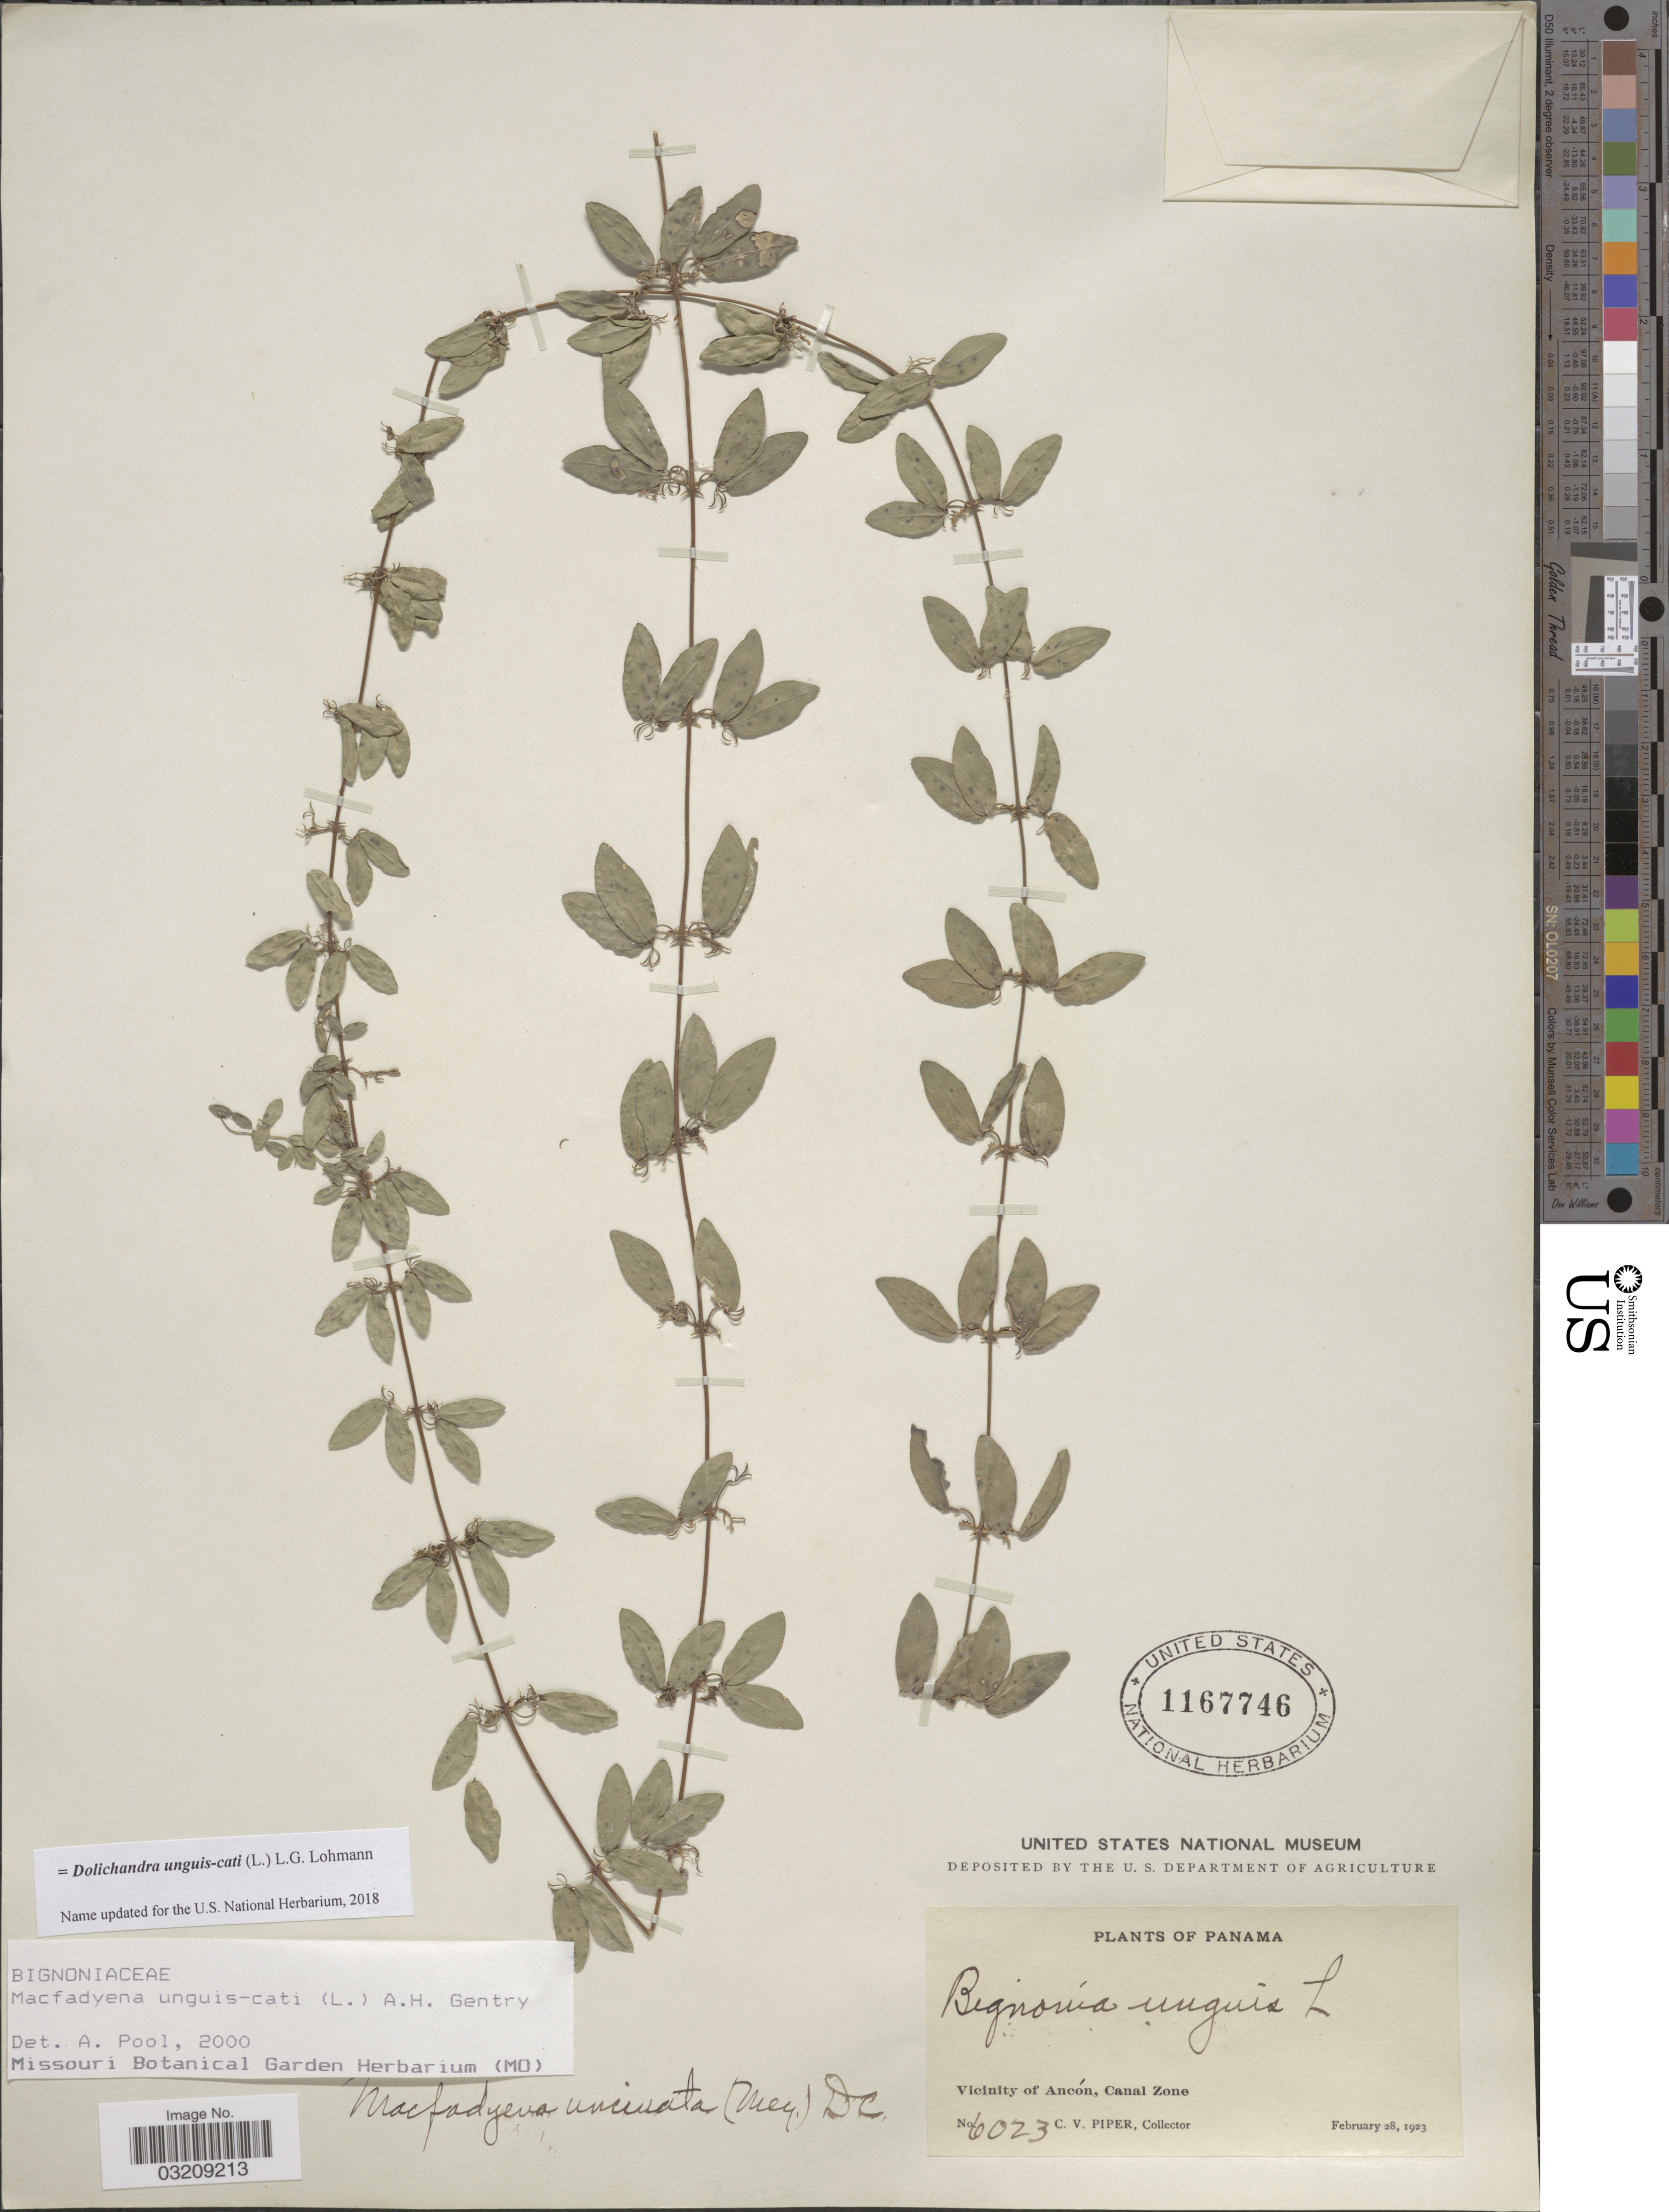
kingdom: Plantae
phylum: Tracheophyta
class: Magnoliopsida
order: Lamiales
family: Bignoniaceae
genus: Dolichandra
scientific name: Dolichandra unguis-cati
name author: (L.) L.G. Lohmann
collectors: C. V. Piper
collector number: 6023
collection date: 1923-02-28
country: Panama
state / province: Colón / Panamá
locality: Vicinity of Ancón, Canal Zone.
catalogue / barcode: US 1167746